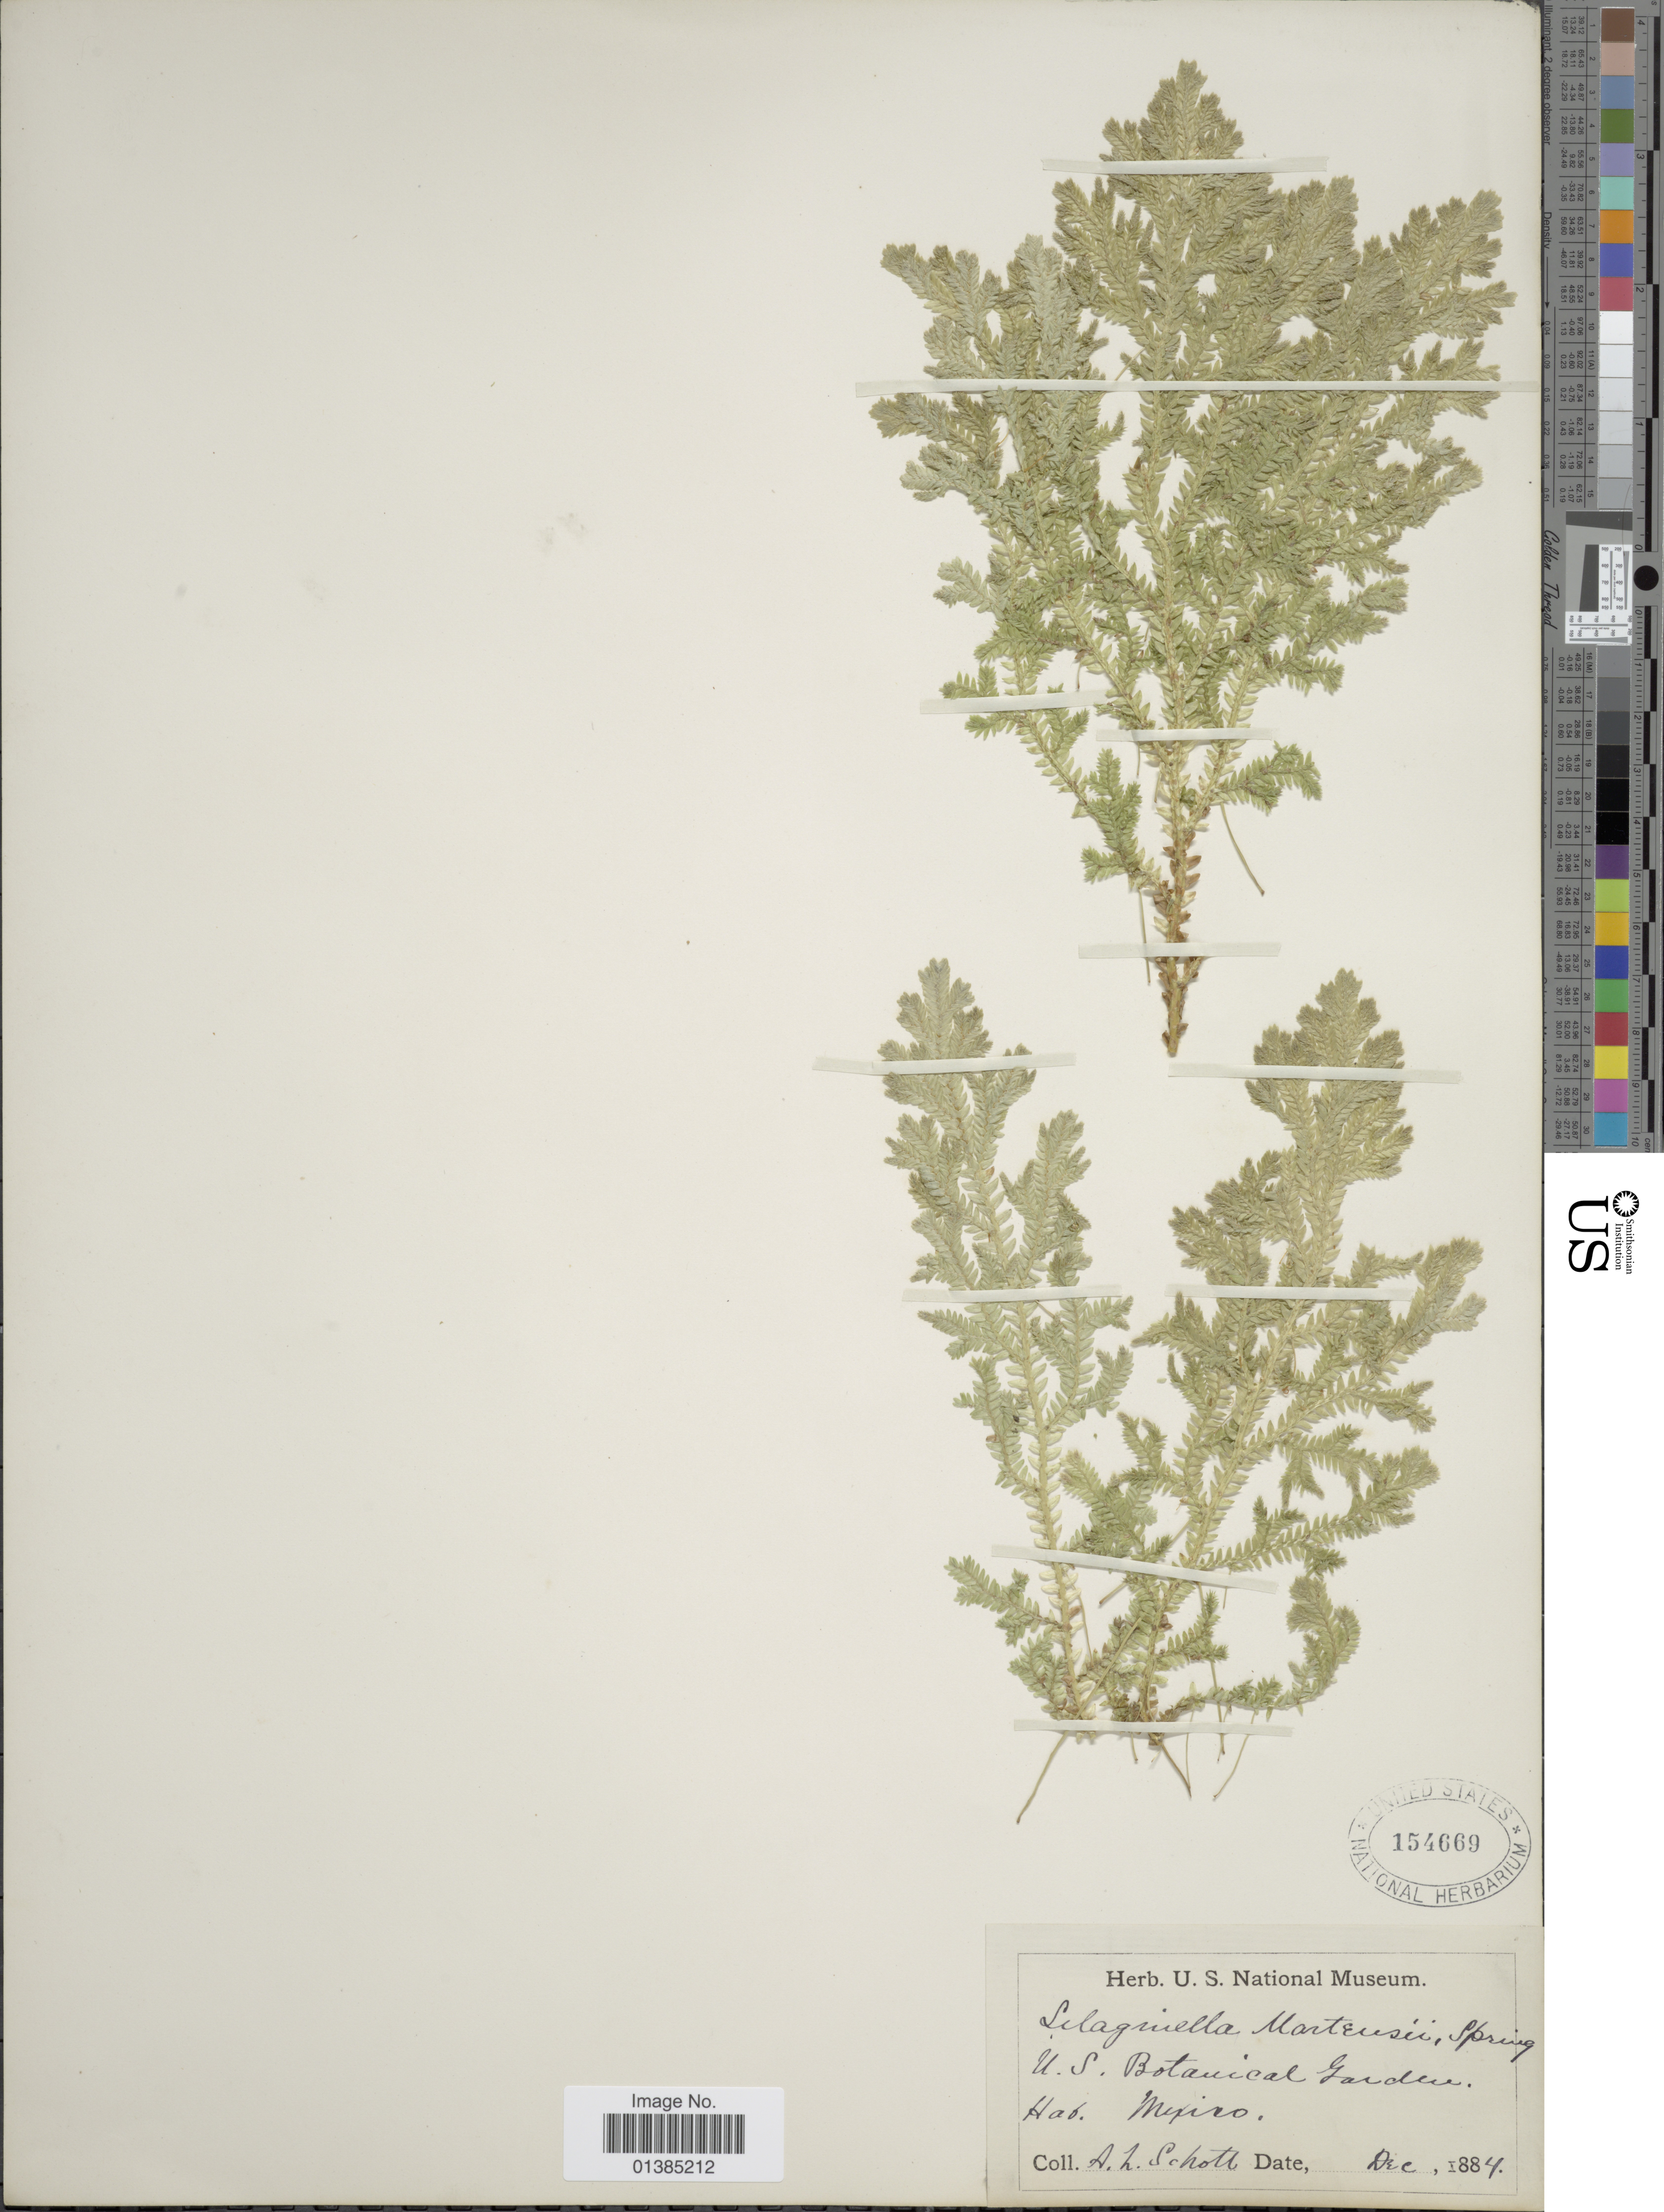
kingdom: Plantae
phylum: Tracheophyta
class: Lycopodiopsida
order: Selaginellales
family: Selaginellaceae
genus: Selaginella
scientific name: Selaginella martensii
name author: Spring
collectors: A. L. Schott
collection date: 1884-12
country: United States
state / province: District of Columbia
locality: U.S. Botanical Garden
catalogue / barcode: US 154669